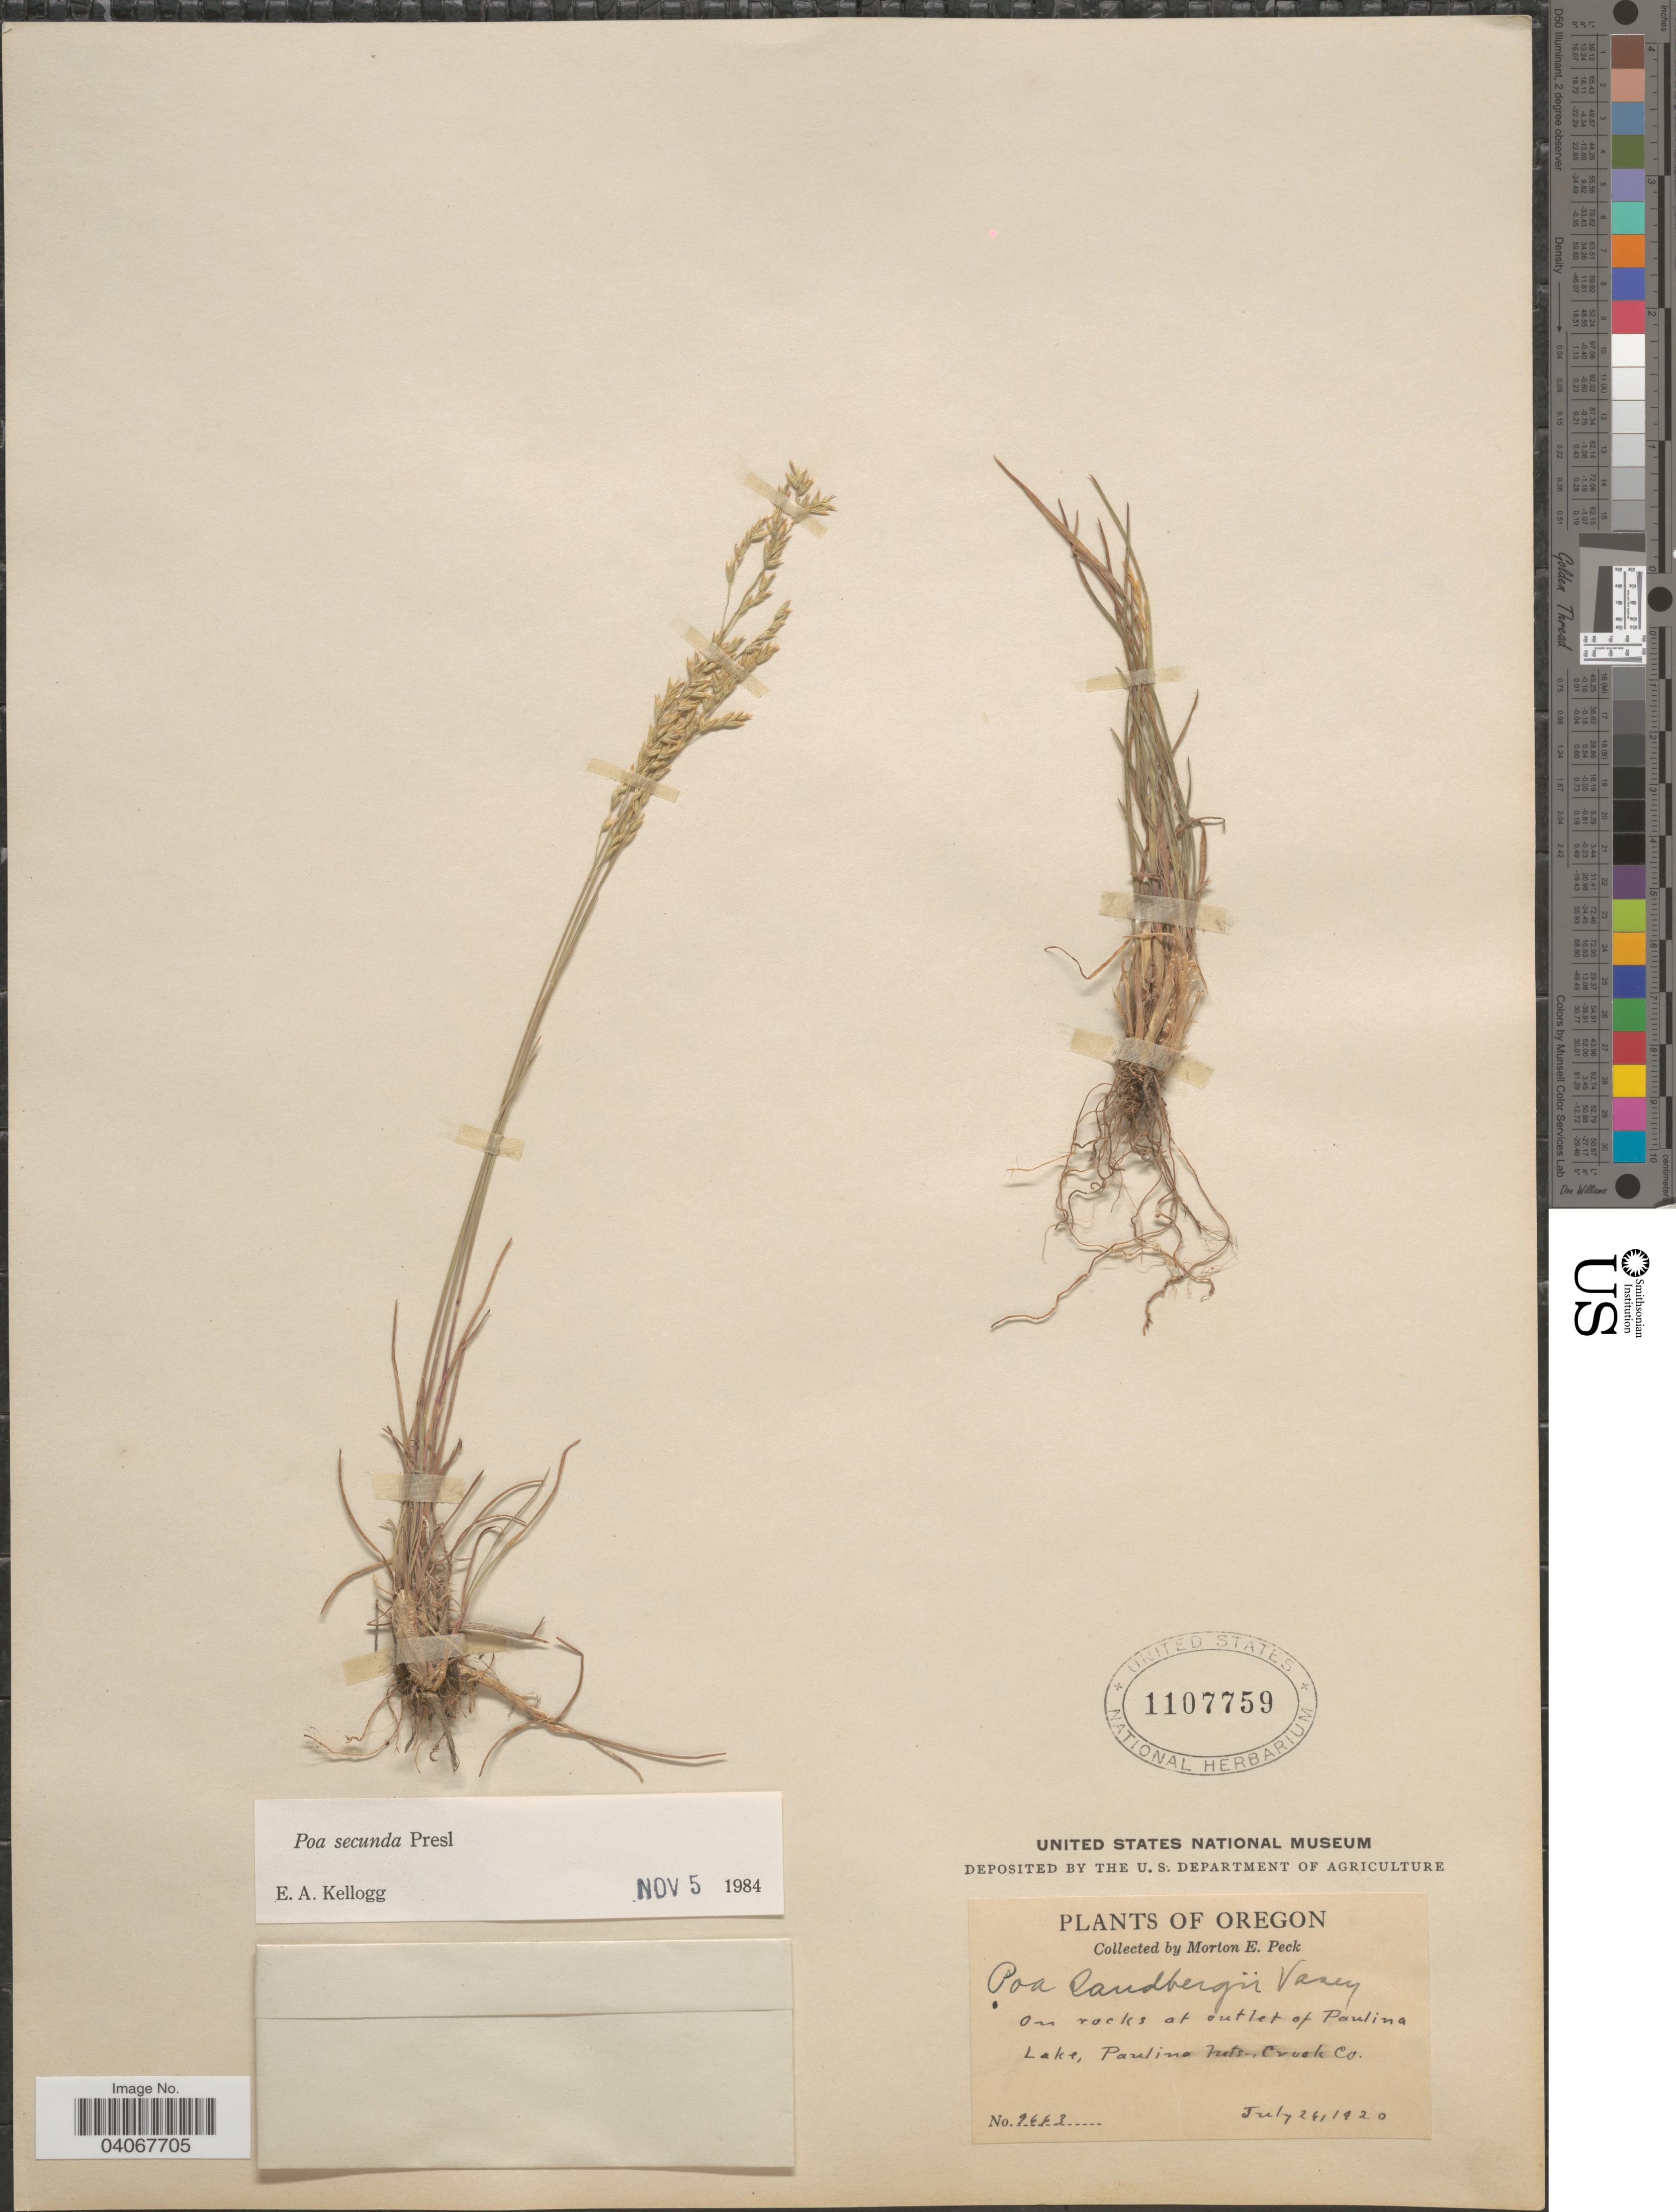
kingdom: Plantae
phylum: Tracheophyta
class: Liliopsida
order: Poales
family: Poaceae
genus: Poa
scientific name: Poa secunda subsp. secunda var. secunda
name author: J. Presl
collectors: M. E. Peck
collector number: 9663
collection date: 1920-07-24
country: United States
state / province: Oregon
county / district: Crook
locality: On rocks at outlet of Paulina Lake, Paulina Mts., Crook Co.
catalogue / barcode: US 1107759